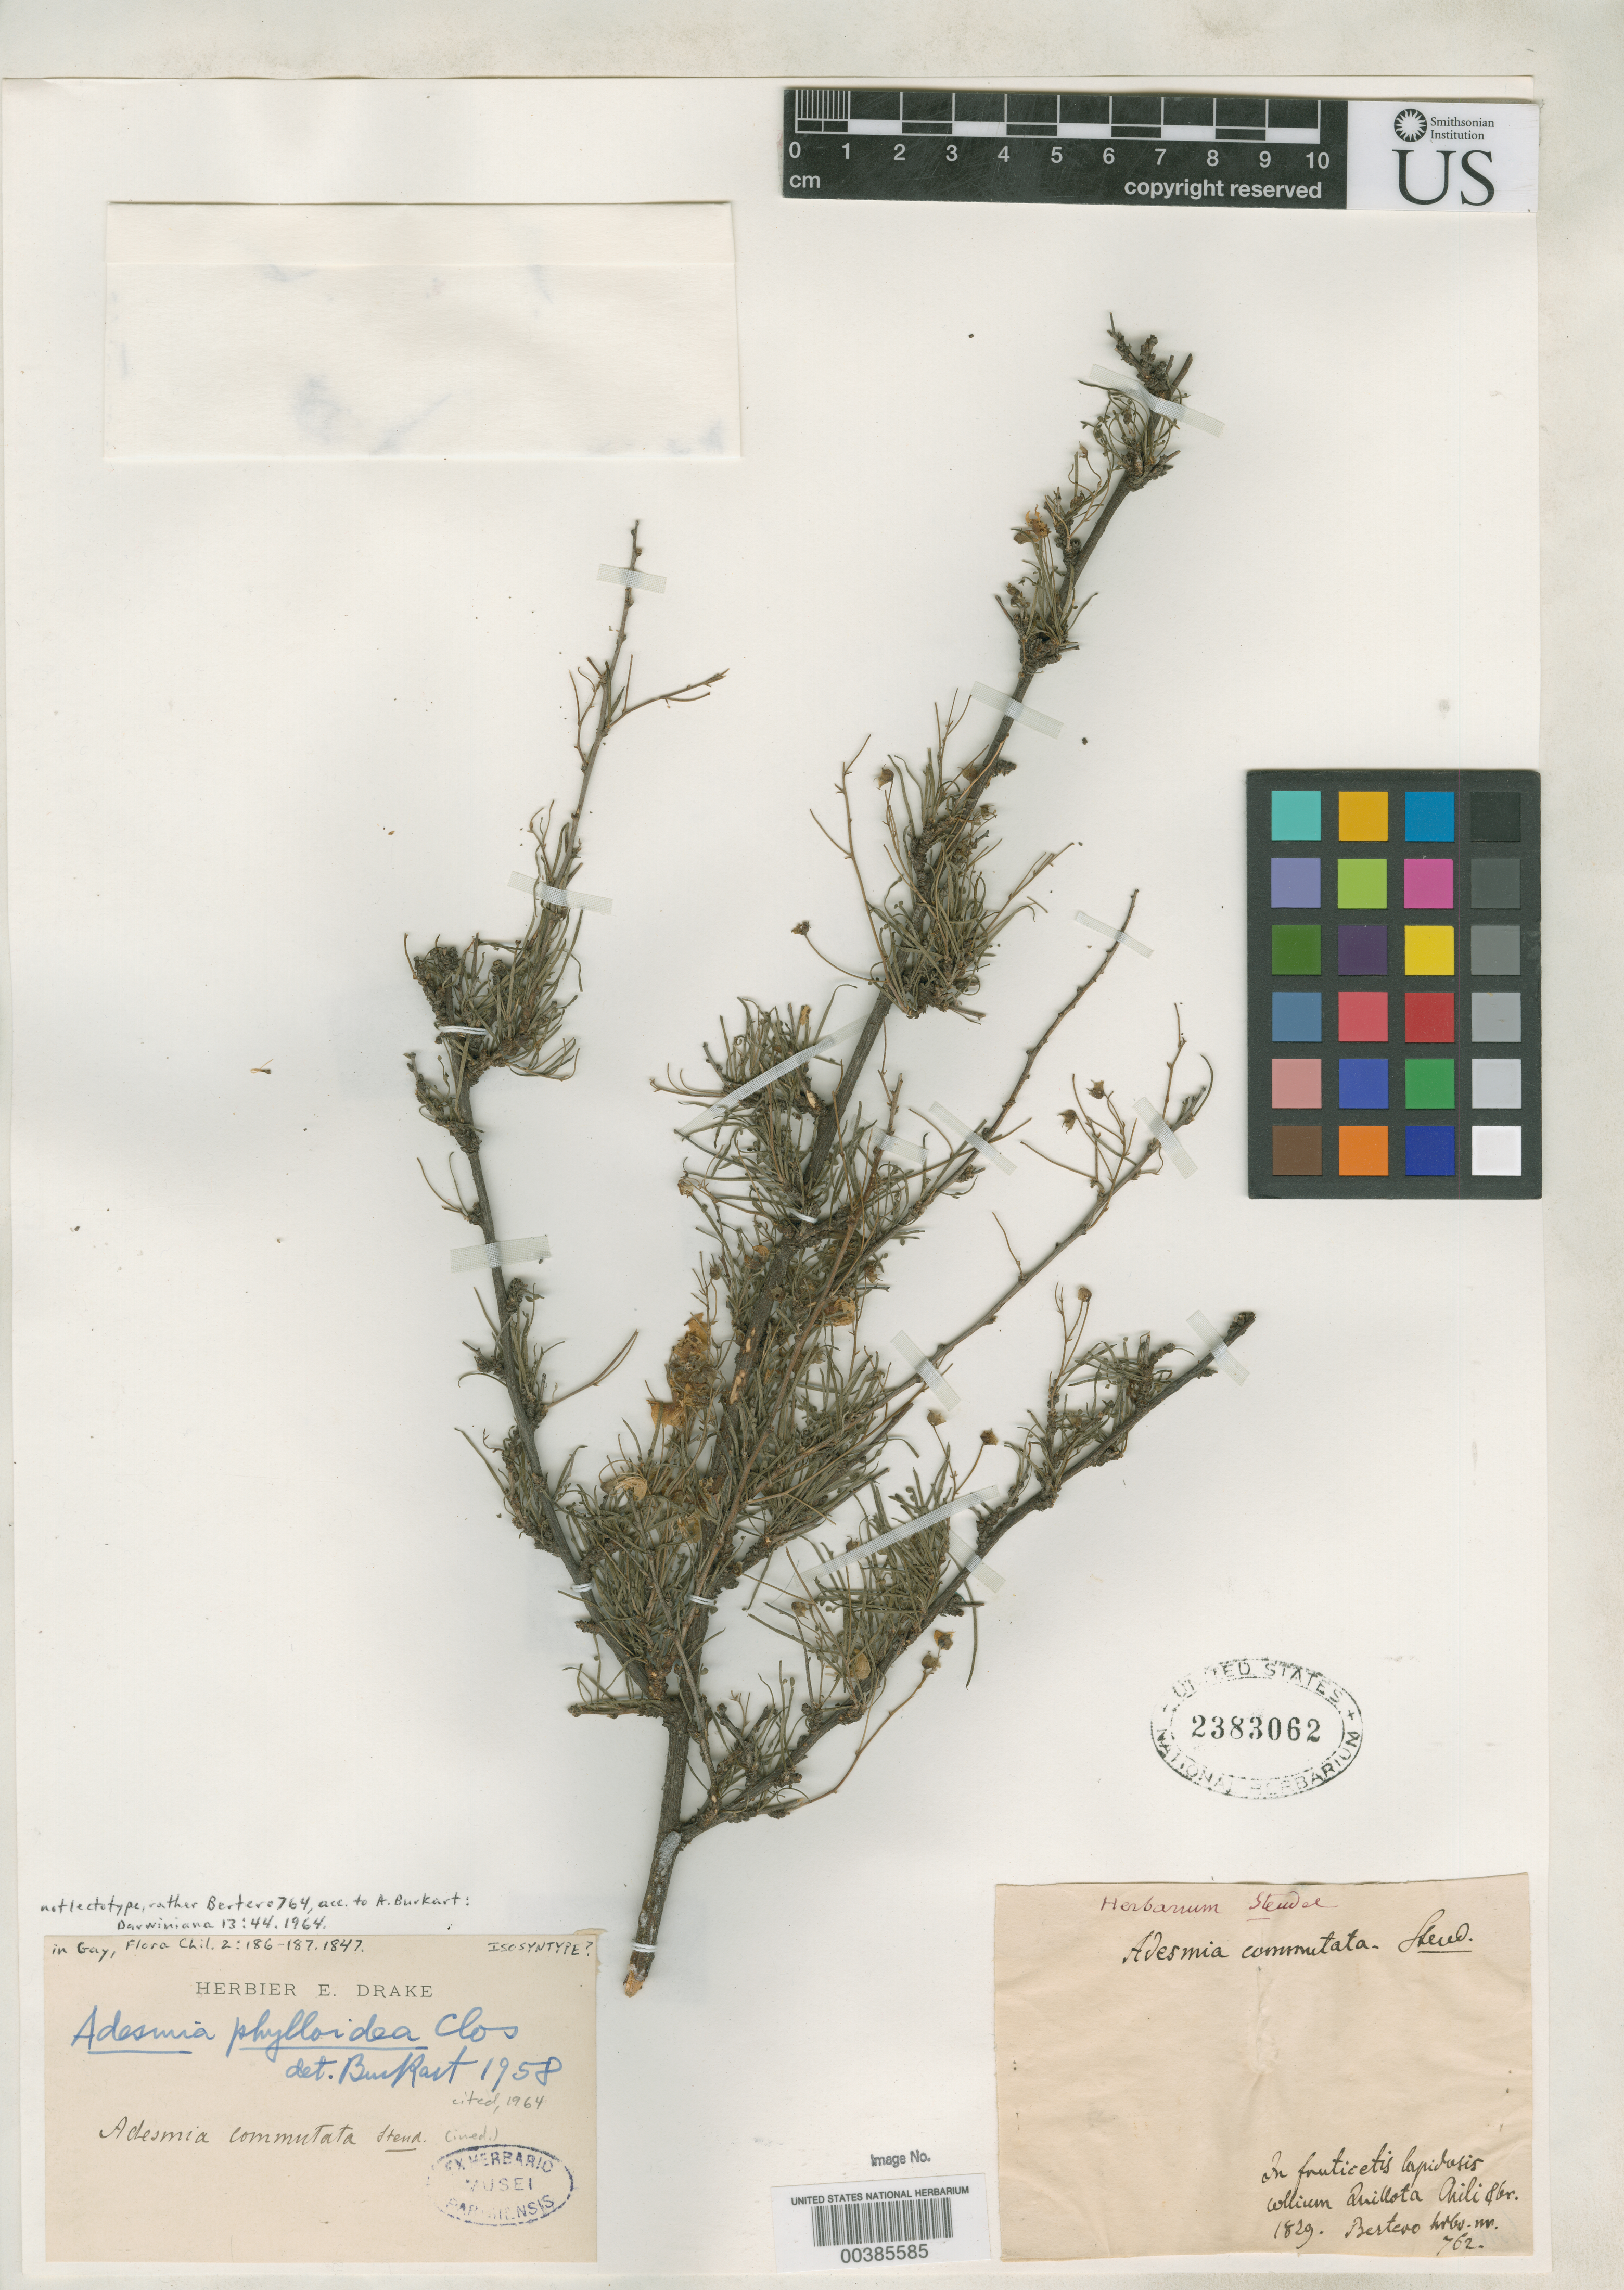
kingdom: Plantae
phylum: Tracheophyta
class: Magnoliopsida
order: Fabales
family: Fabaceae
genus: Adesmia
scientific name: Adesmia phylloidea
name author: Clos in Gay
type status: Possible Isotype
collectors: C. L. G. Bertero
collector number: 762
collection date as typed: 1829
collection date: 1829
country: Chile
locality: See publication.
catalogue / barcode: US 2383062